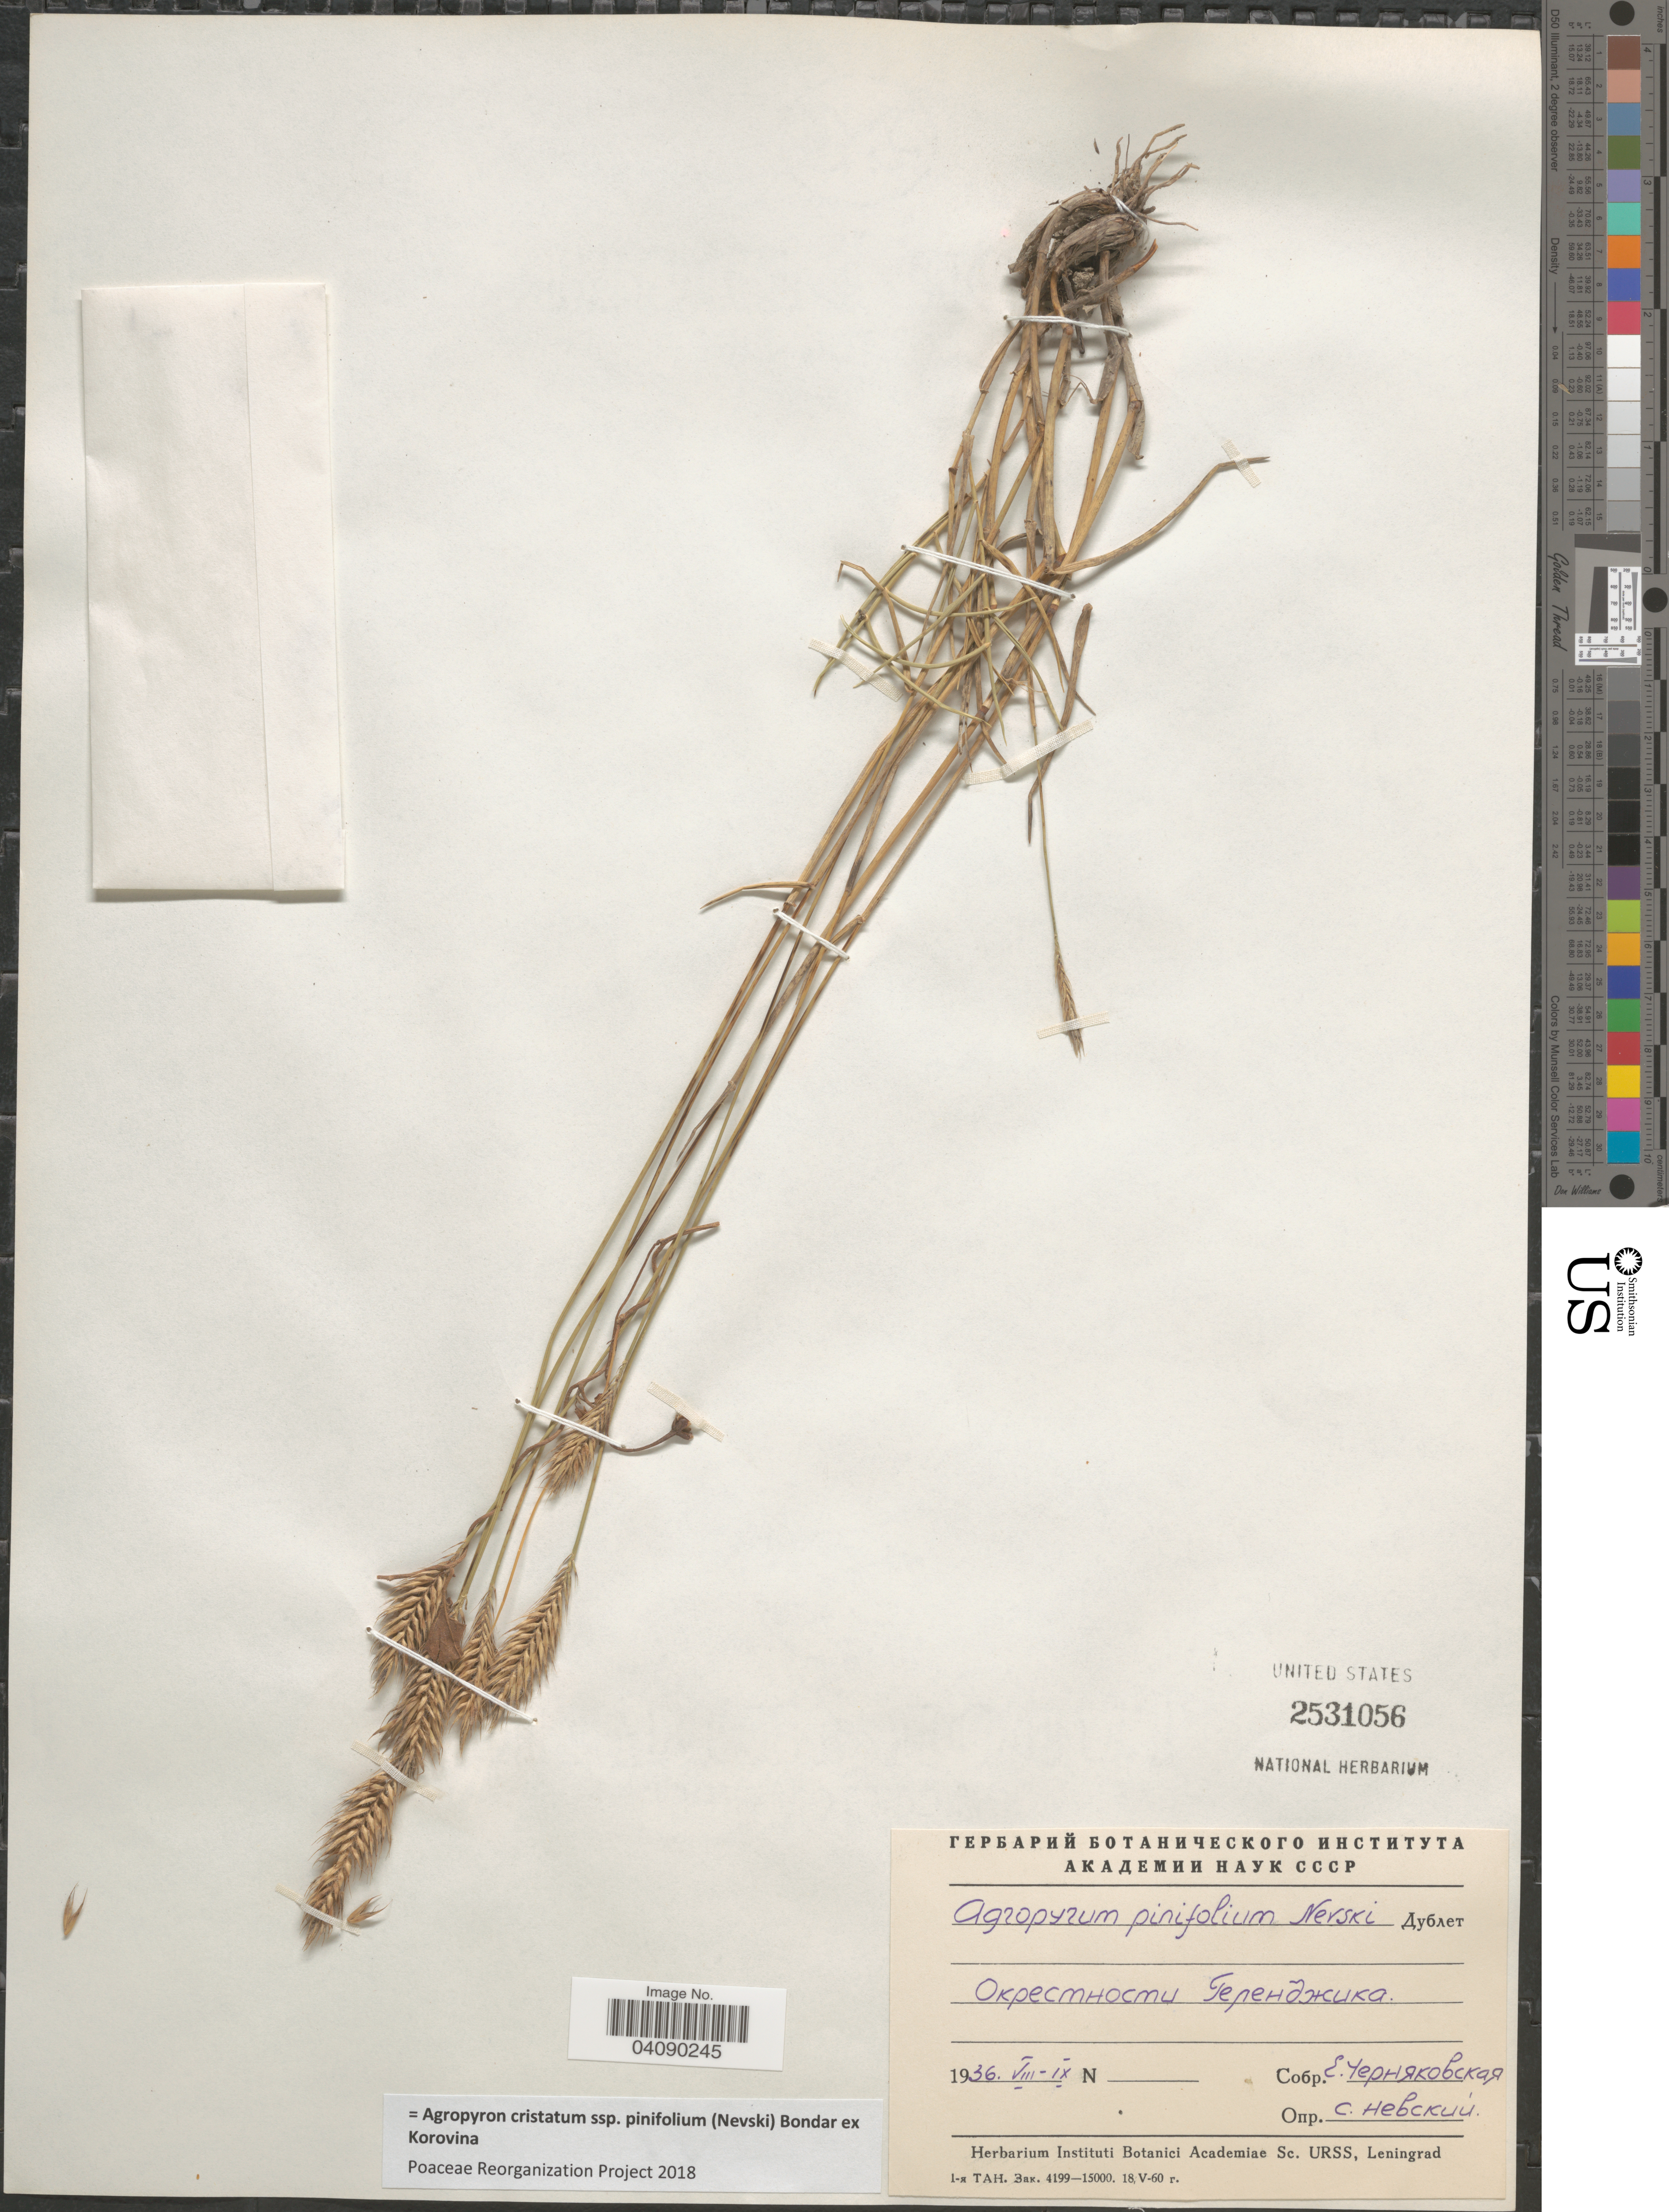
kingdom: Plantae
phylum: Tracheophyta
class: Liliopsida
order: Poales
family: Poaceae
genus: Agropyron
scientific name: Agropyron cristatum subsp. pinifolium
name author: (Nevski) Bondar ex Korovina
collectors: E. Chernyakovskaya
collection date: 1936-08/1936-09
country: Russian Federation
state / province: Krasnodar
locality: Vicinity of Gelendzhik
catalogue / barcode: US 2531056